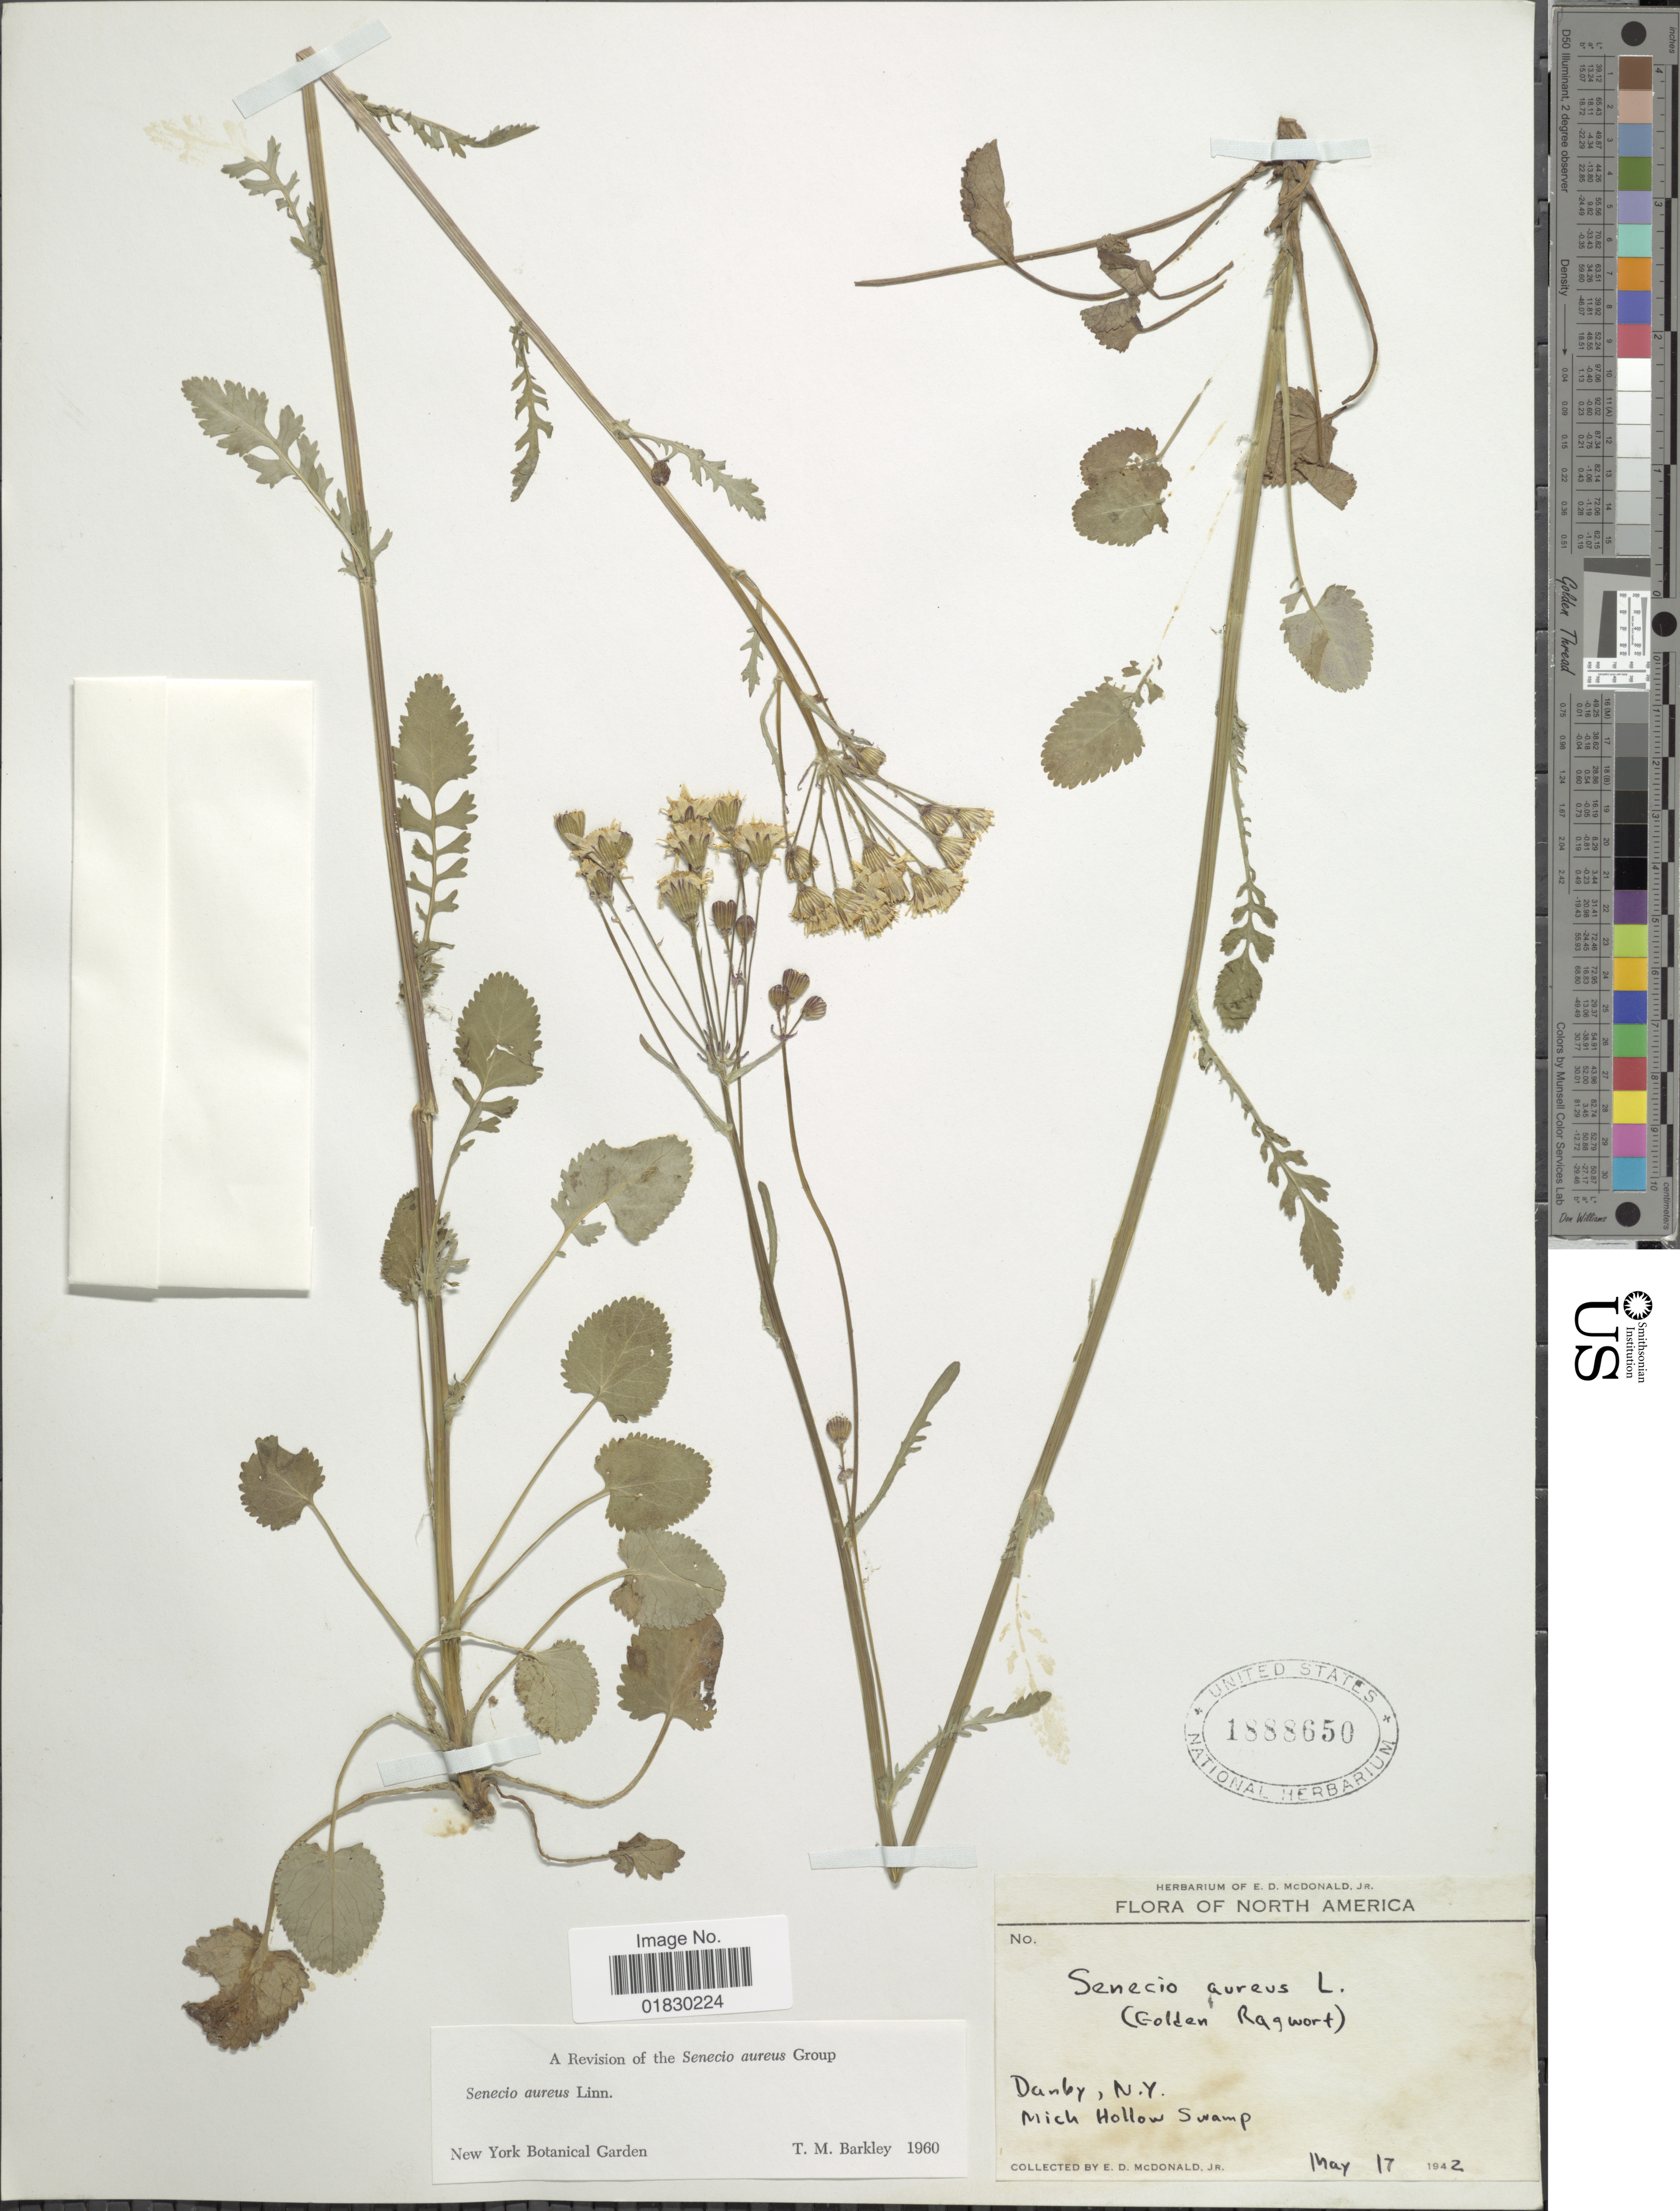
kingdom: Plantae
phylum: Tracheophyta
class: Magnoliopsida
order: Asterales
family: Asteraceae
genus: Packera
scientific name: Packera aurea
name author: (L.) Á. Löve & D. Löve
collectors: E. D. McDonald Jr.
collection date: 1942-05-17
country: United States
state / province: New York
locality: Danby, N. Y. Mich Hollow Swamp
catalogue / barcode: US 1888650